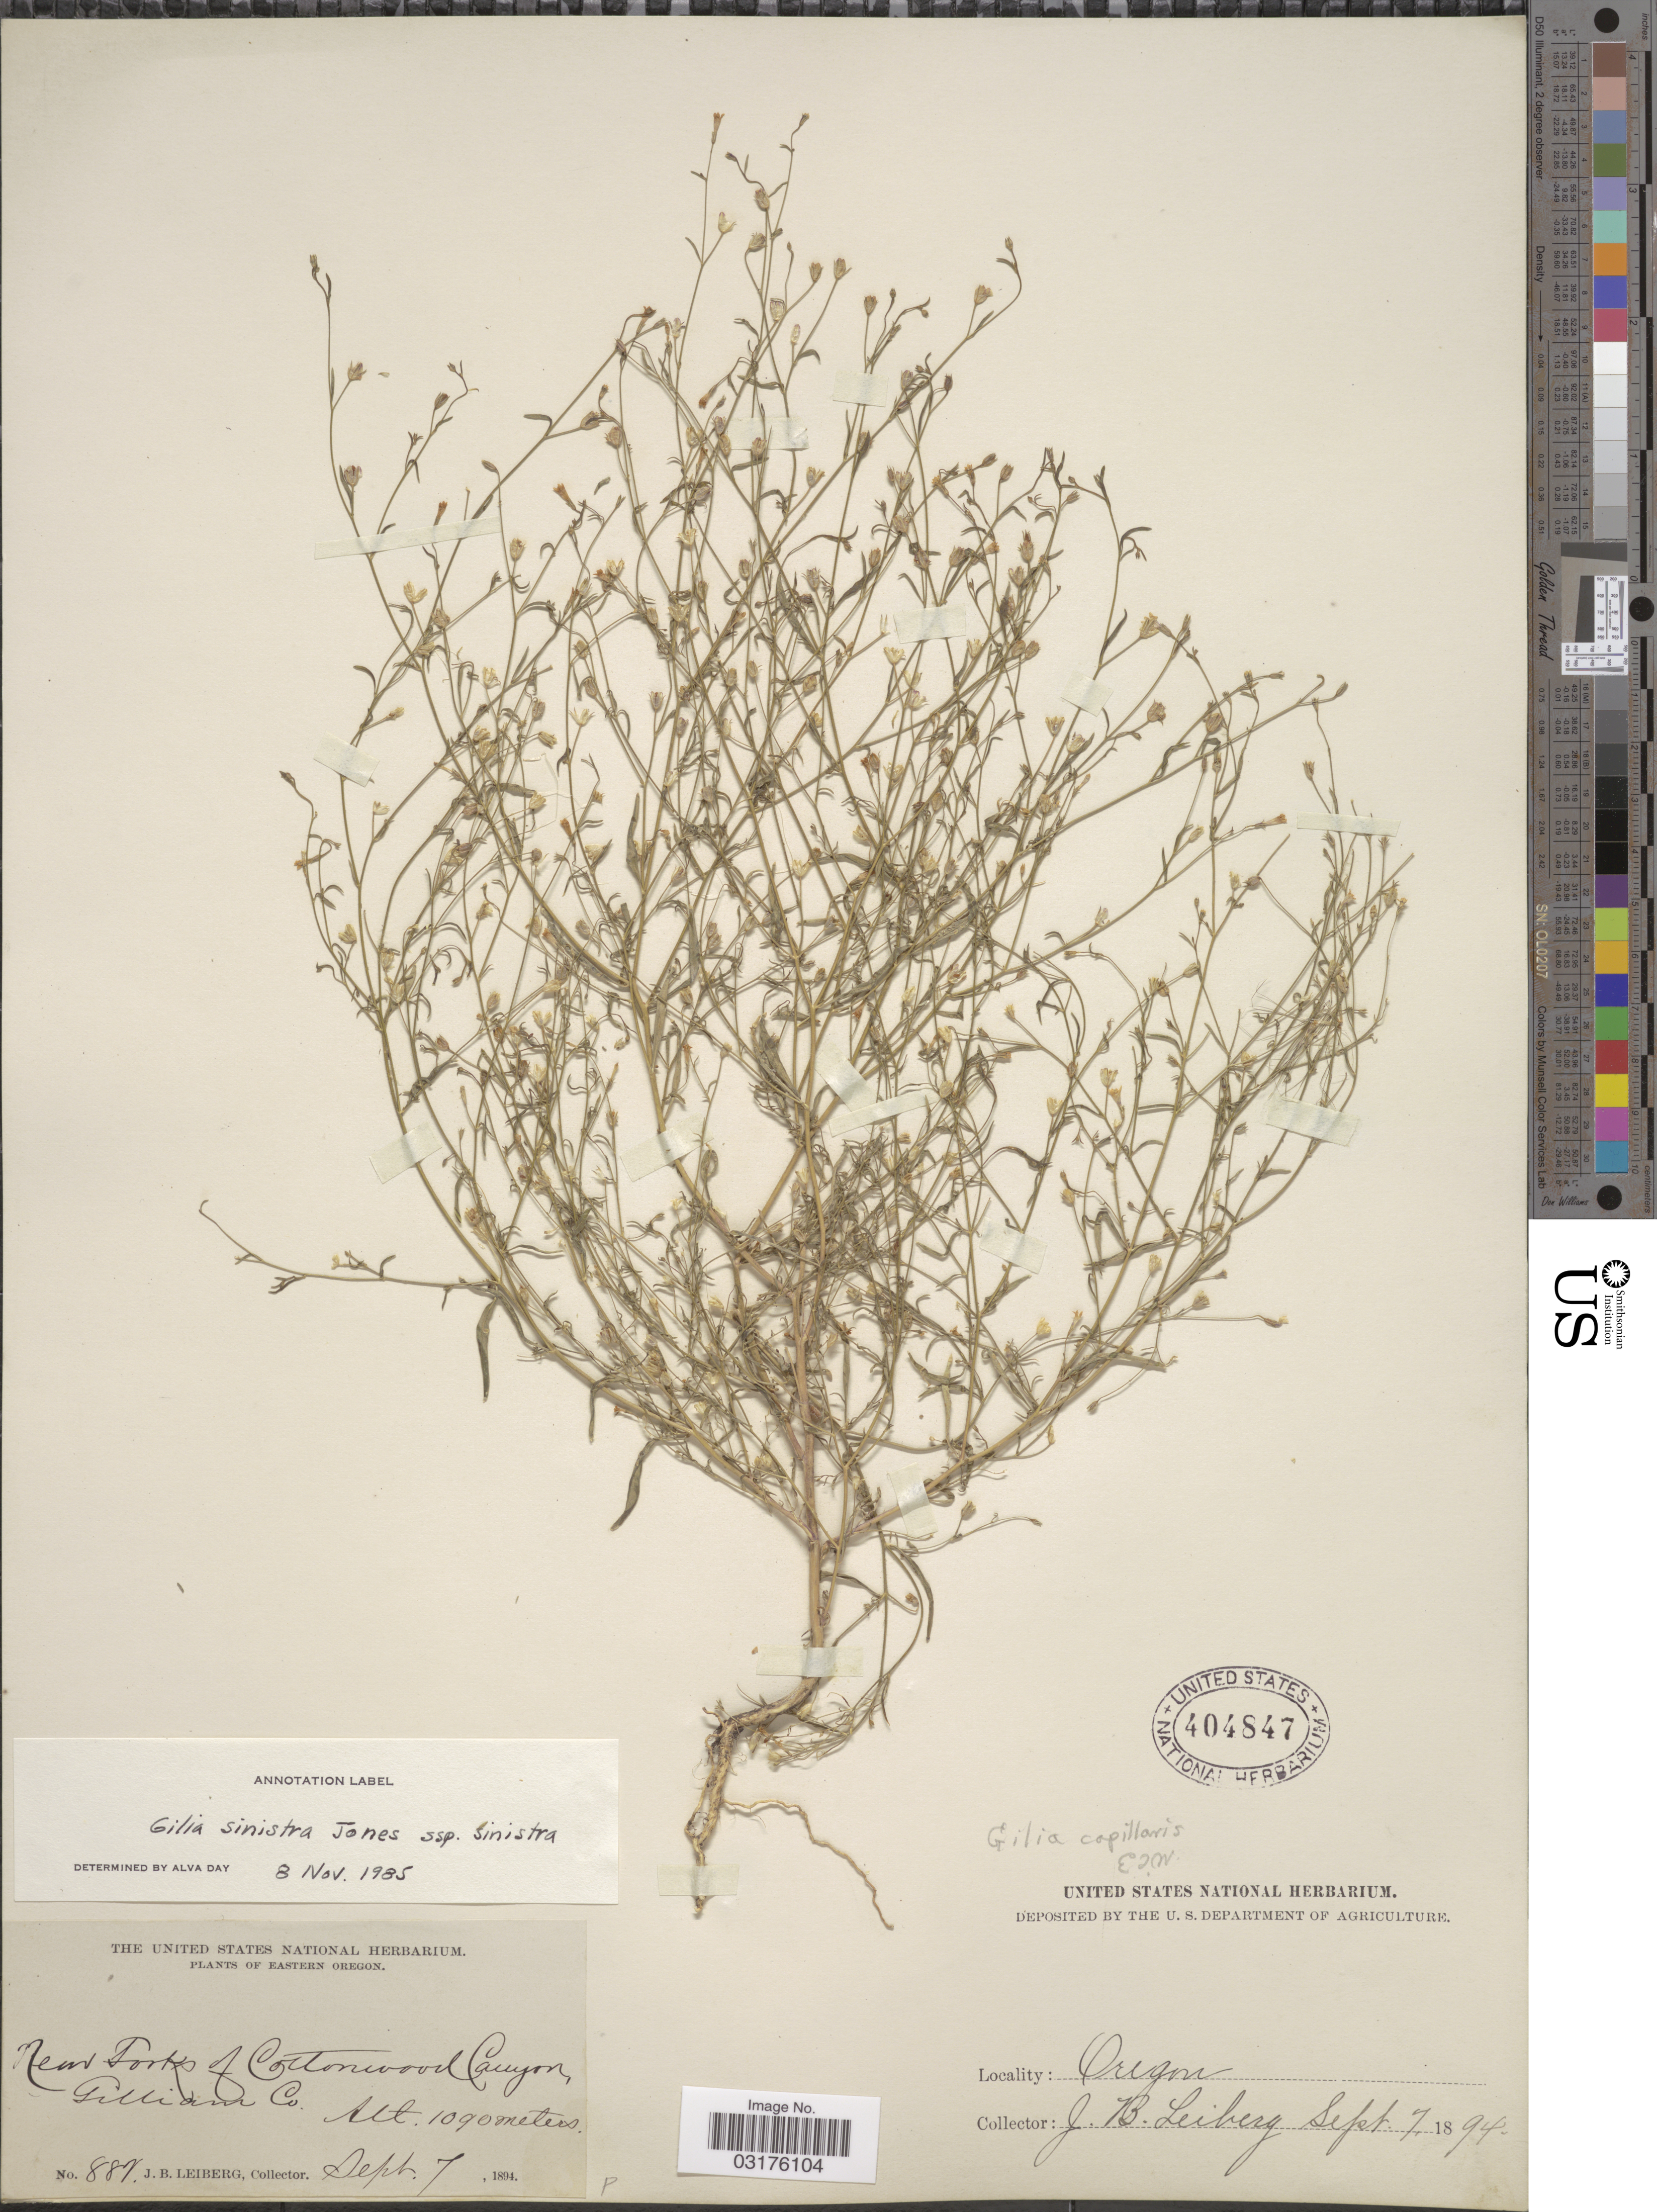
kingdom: Plantae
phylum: Tracheophyta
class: Magnoliopsida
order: Ericales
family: Polemoniaceae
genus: Navarretia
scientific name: Navarretia sinistra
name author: (M.E. Jones) L.A. Johnson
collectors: J. B. Leiberg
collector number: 887*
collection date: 1894-09-07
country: United States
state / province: Oregon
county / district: Gilliam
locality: Eastern Oregon, New Forks of Cottonwood Canyon, Gilliam Co.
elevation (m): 1090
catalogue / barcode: US 404847